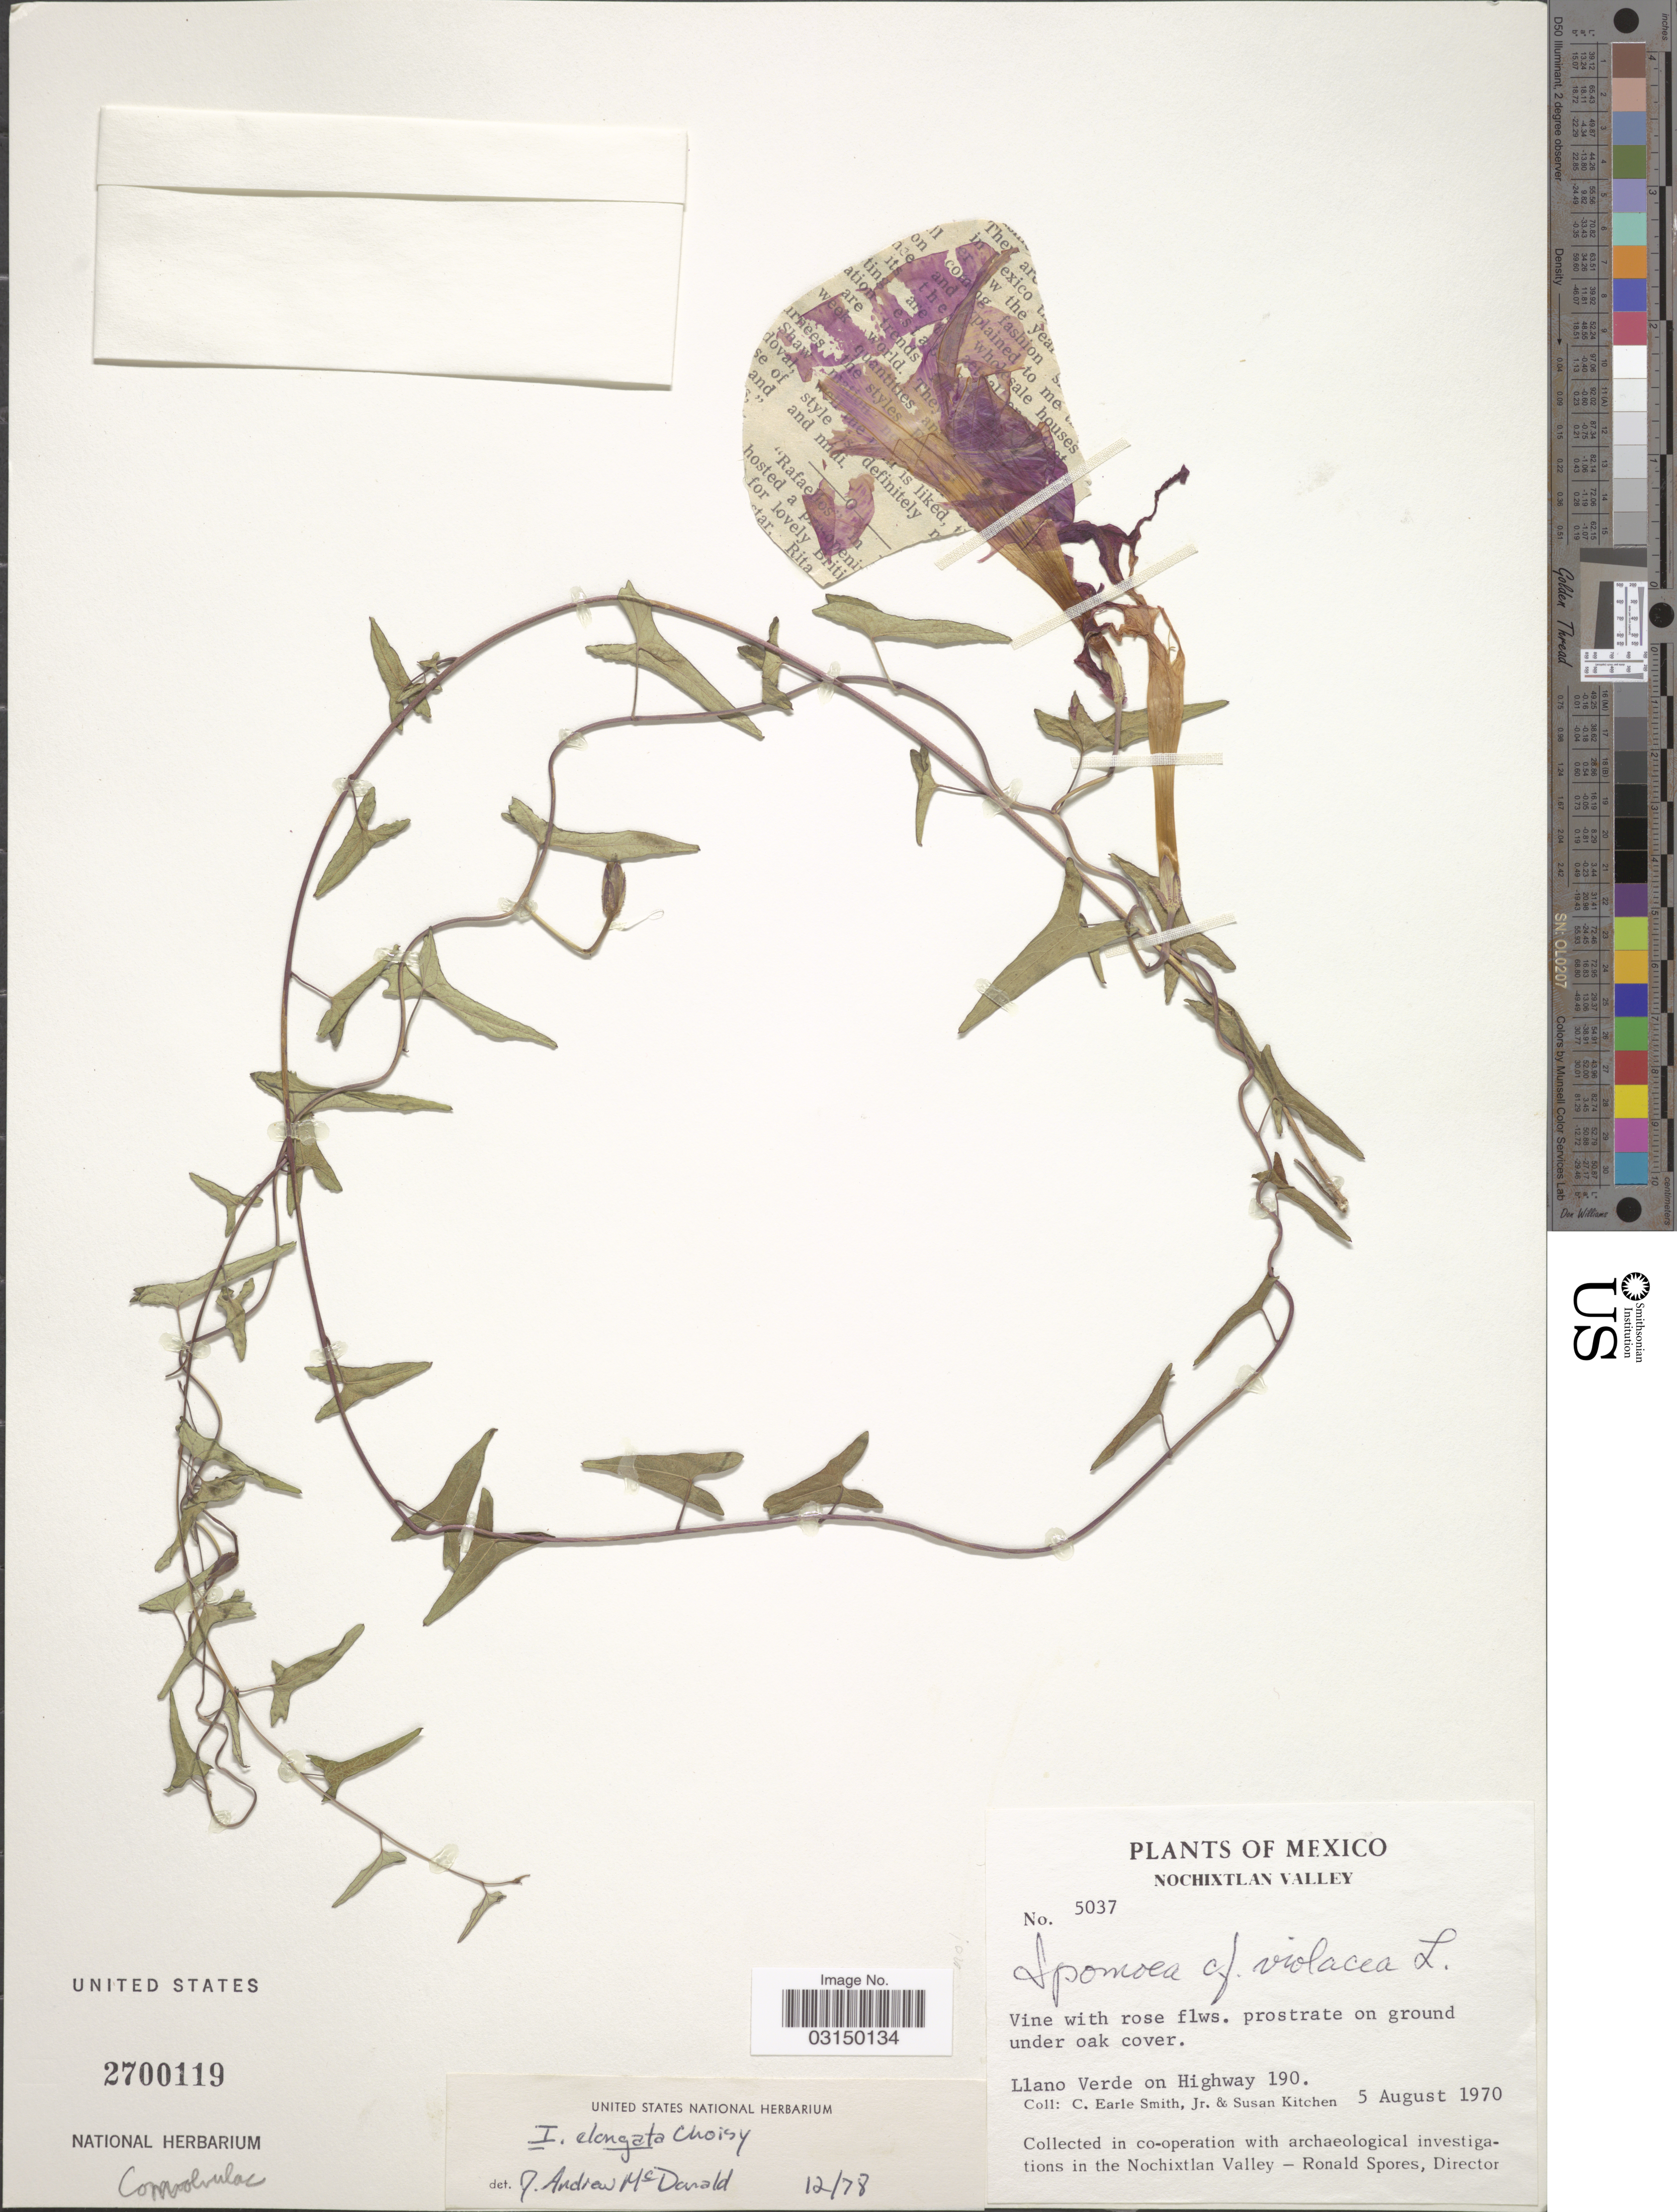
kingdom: Plantae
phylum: Tracheophyta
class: Magnoliopsida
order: Solanales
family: Convolvulaceae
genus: Ipomoea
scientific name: Ipomoea elongata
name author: Choisy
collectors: C. E. Smith Jr. & S. Kitchen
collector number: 5037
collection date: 1970-08-05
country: Mexico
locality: Nochixtlan Valley. Llano Verde on Highway 190.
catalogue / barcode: US 2700119